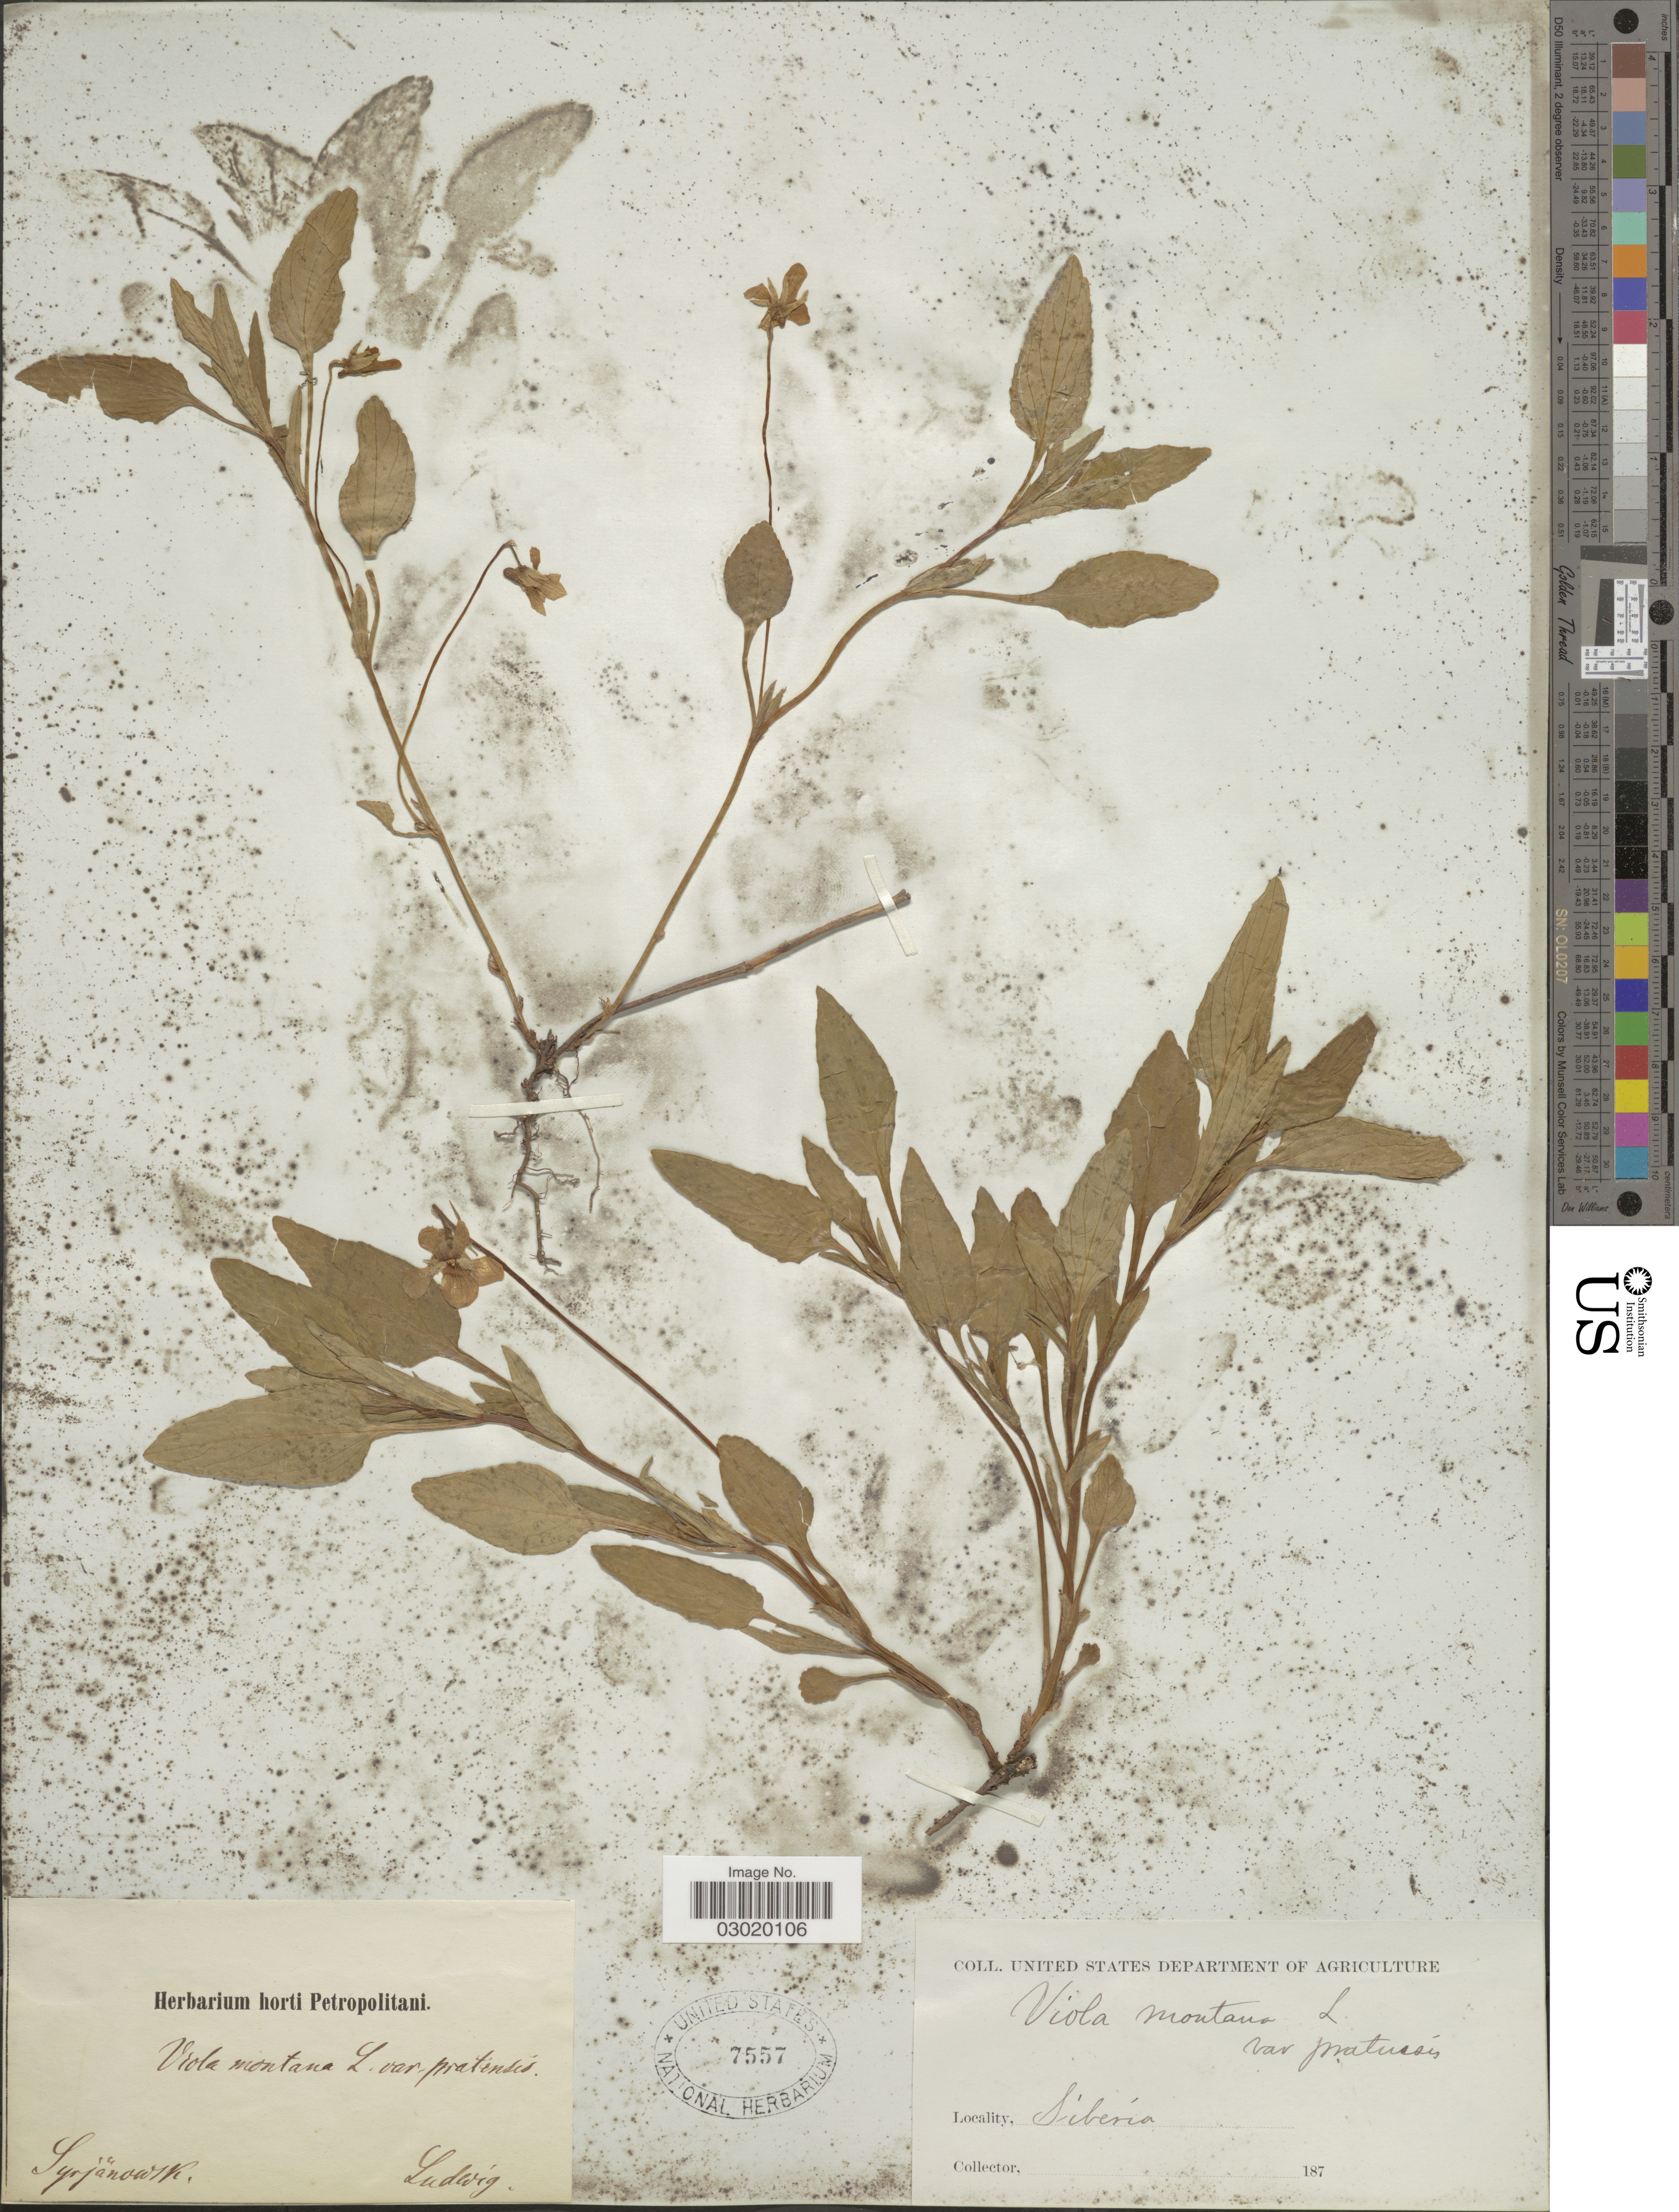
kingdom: Plantae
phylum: Tracheophyta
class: Magnoliopsida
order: Malpighiales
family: Violaceae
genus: Viola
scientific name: Viola montana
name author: L.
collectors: Ludwig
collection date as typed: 187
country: Kazakhstan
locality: Siberia, Syrjänowsk.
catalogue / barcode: US 7557